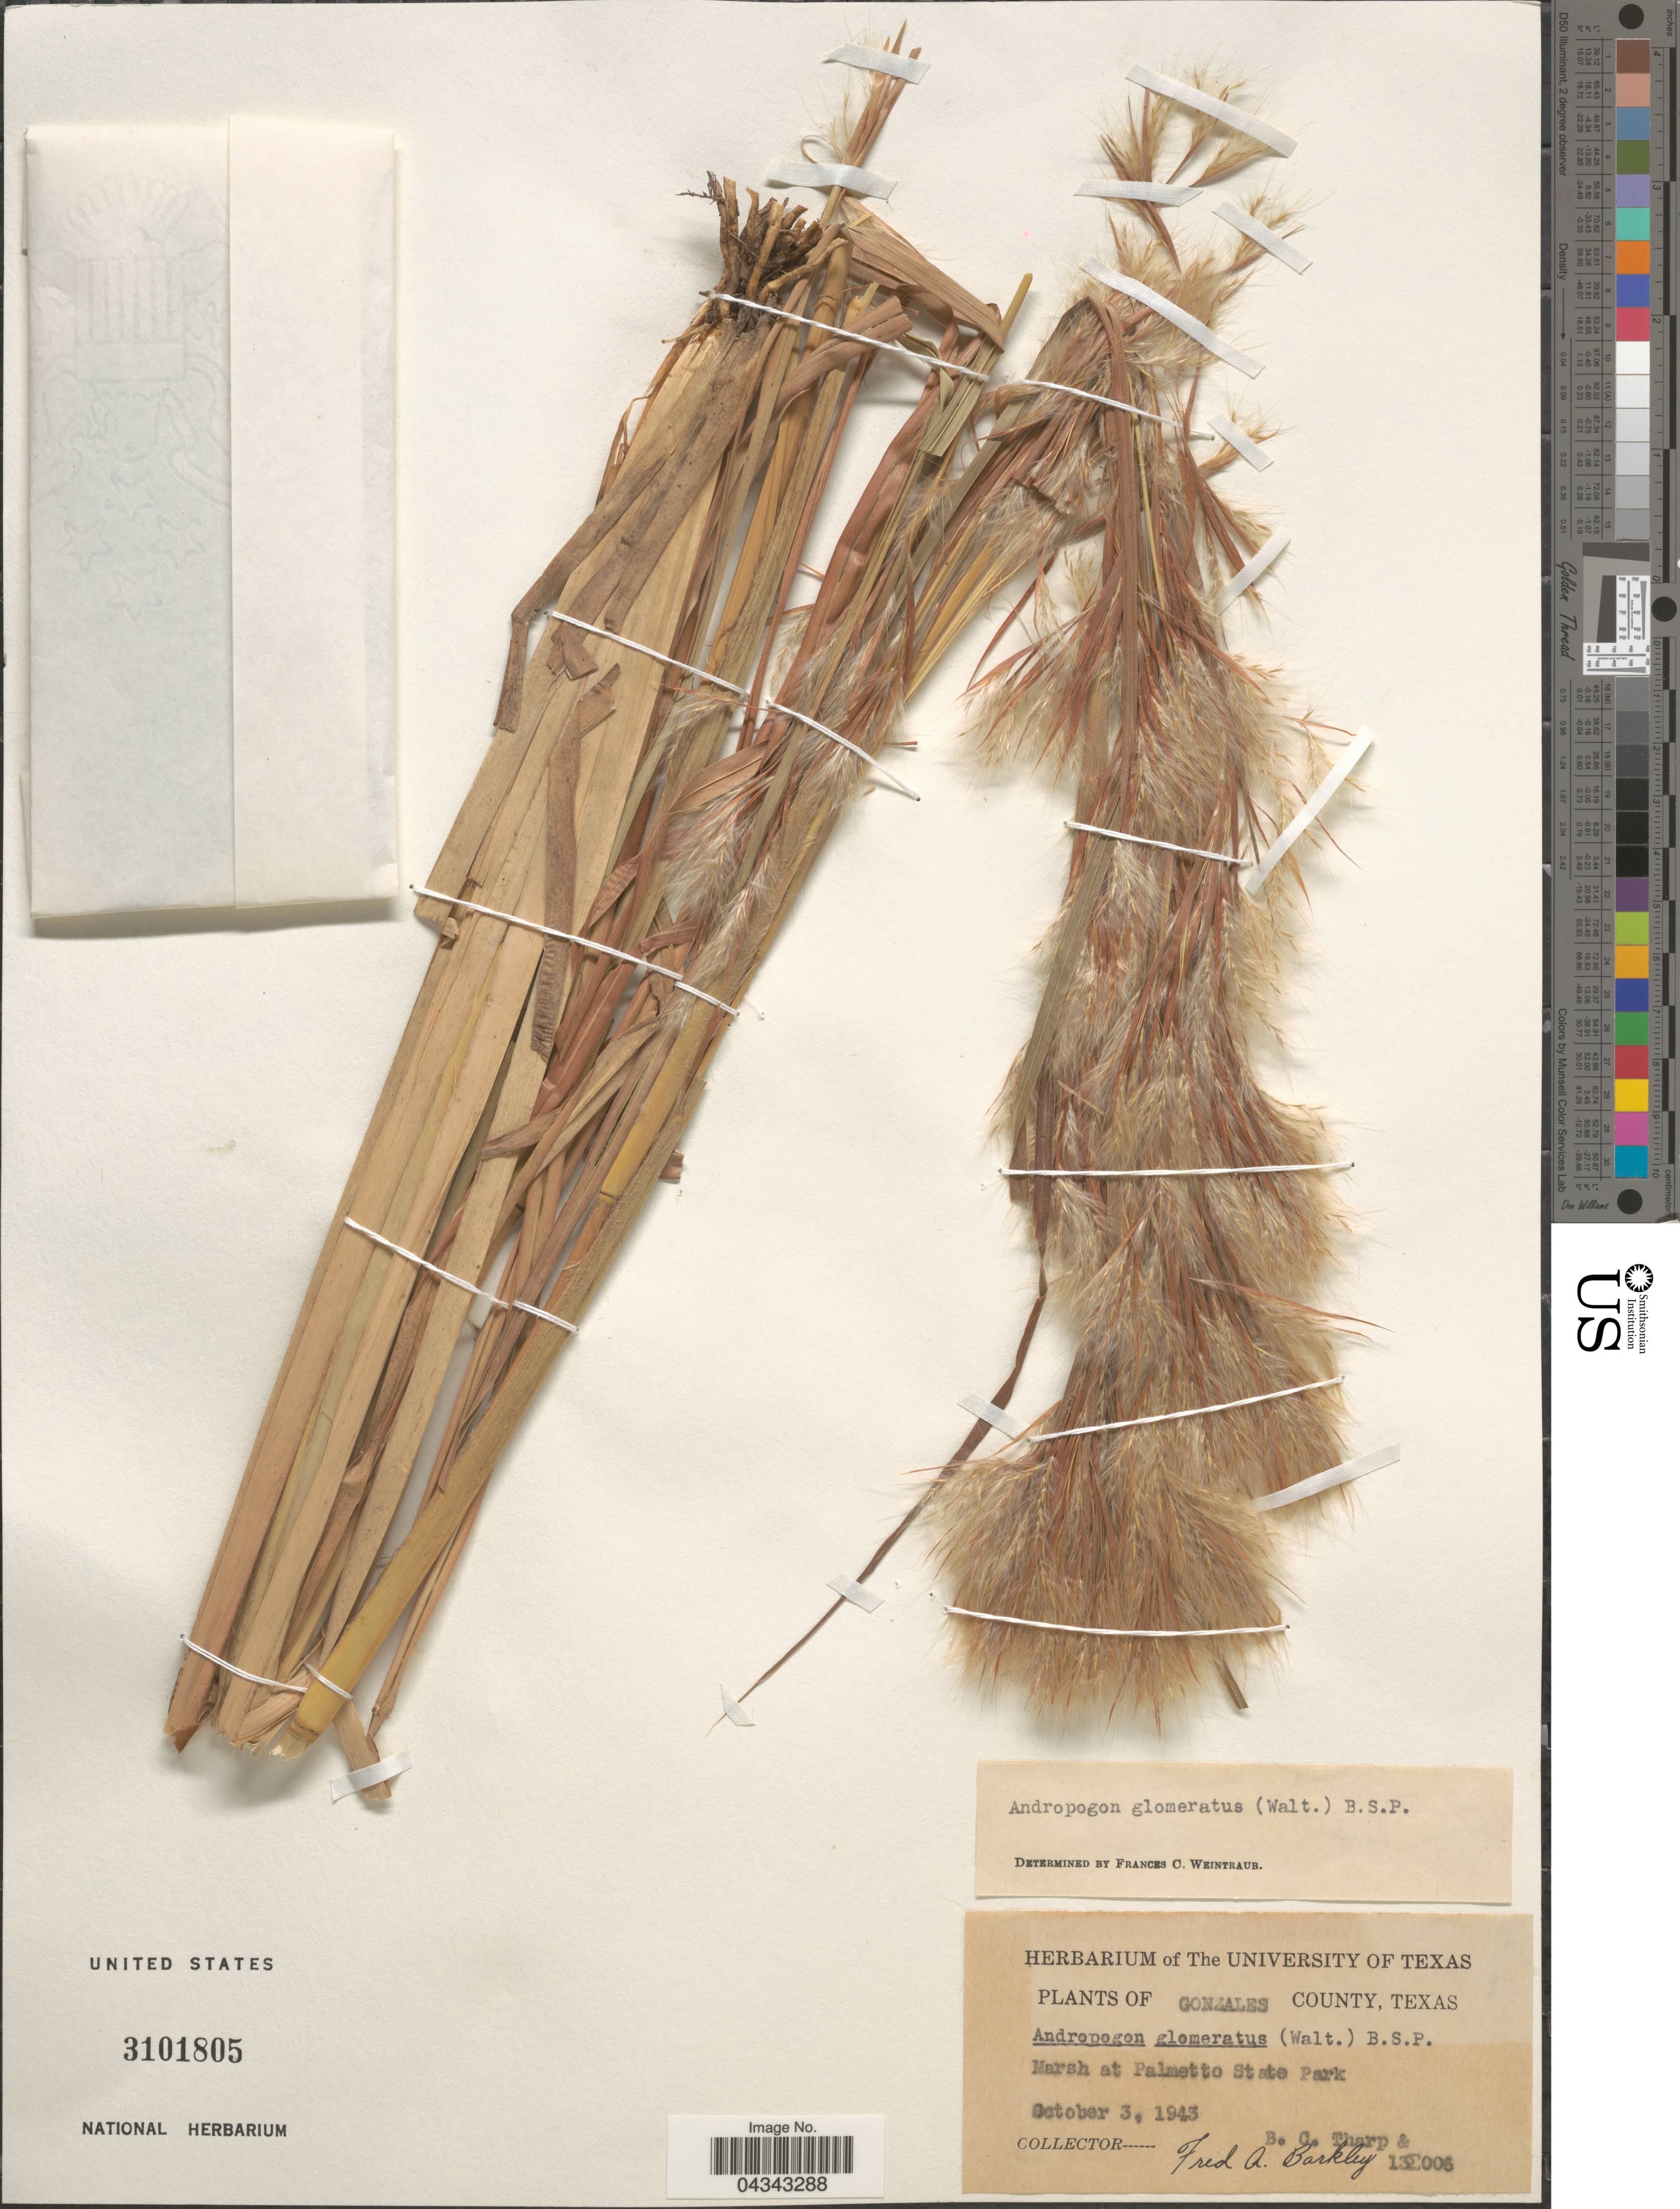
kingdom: Plantae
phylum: Tracheophyta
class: Liliopsida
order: Poales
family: Poaceae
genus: Andropogon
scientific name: Andropogon glomeratus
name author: (Walter) Britton, Stearns & Poggenb.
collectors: B. C. Tharp & F. A. Barkley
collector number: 13E003*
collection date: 1943-10-03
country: United States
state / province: Texas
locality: Gonzales County. Marsh at Palmetto State Park.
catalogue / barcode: US 3101805